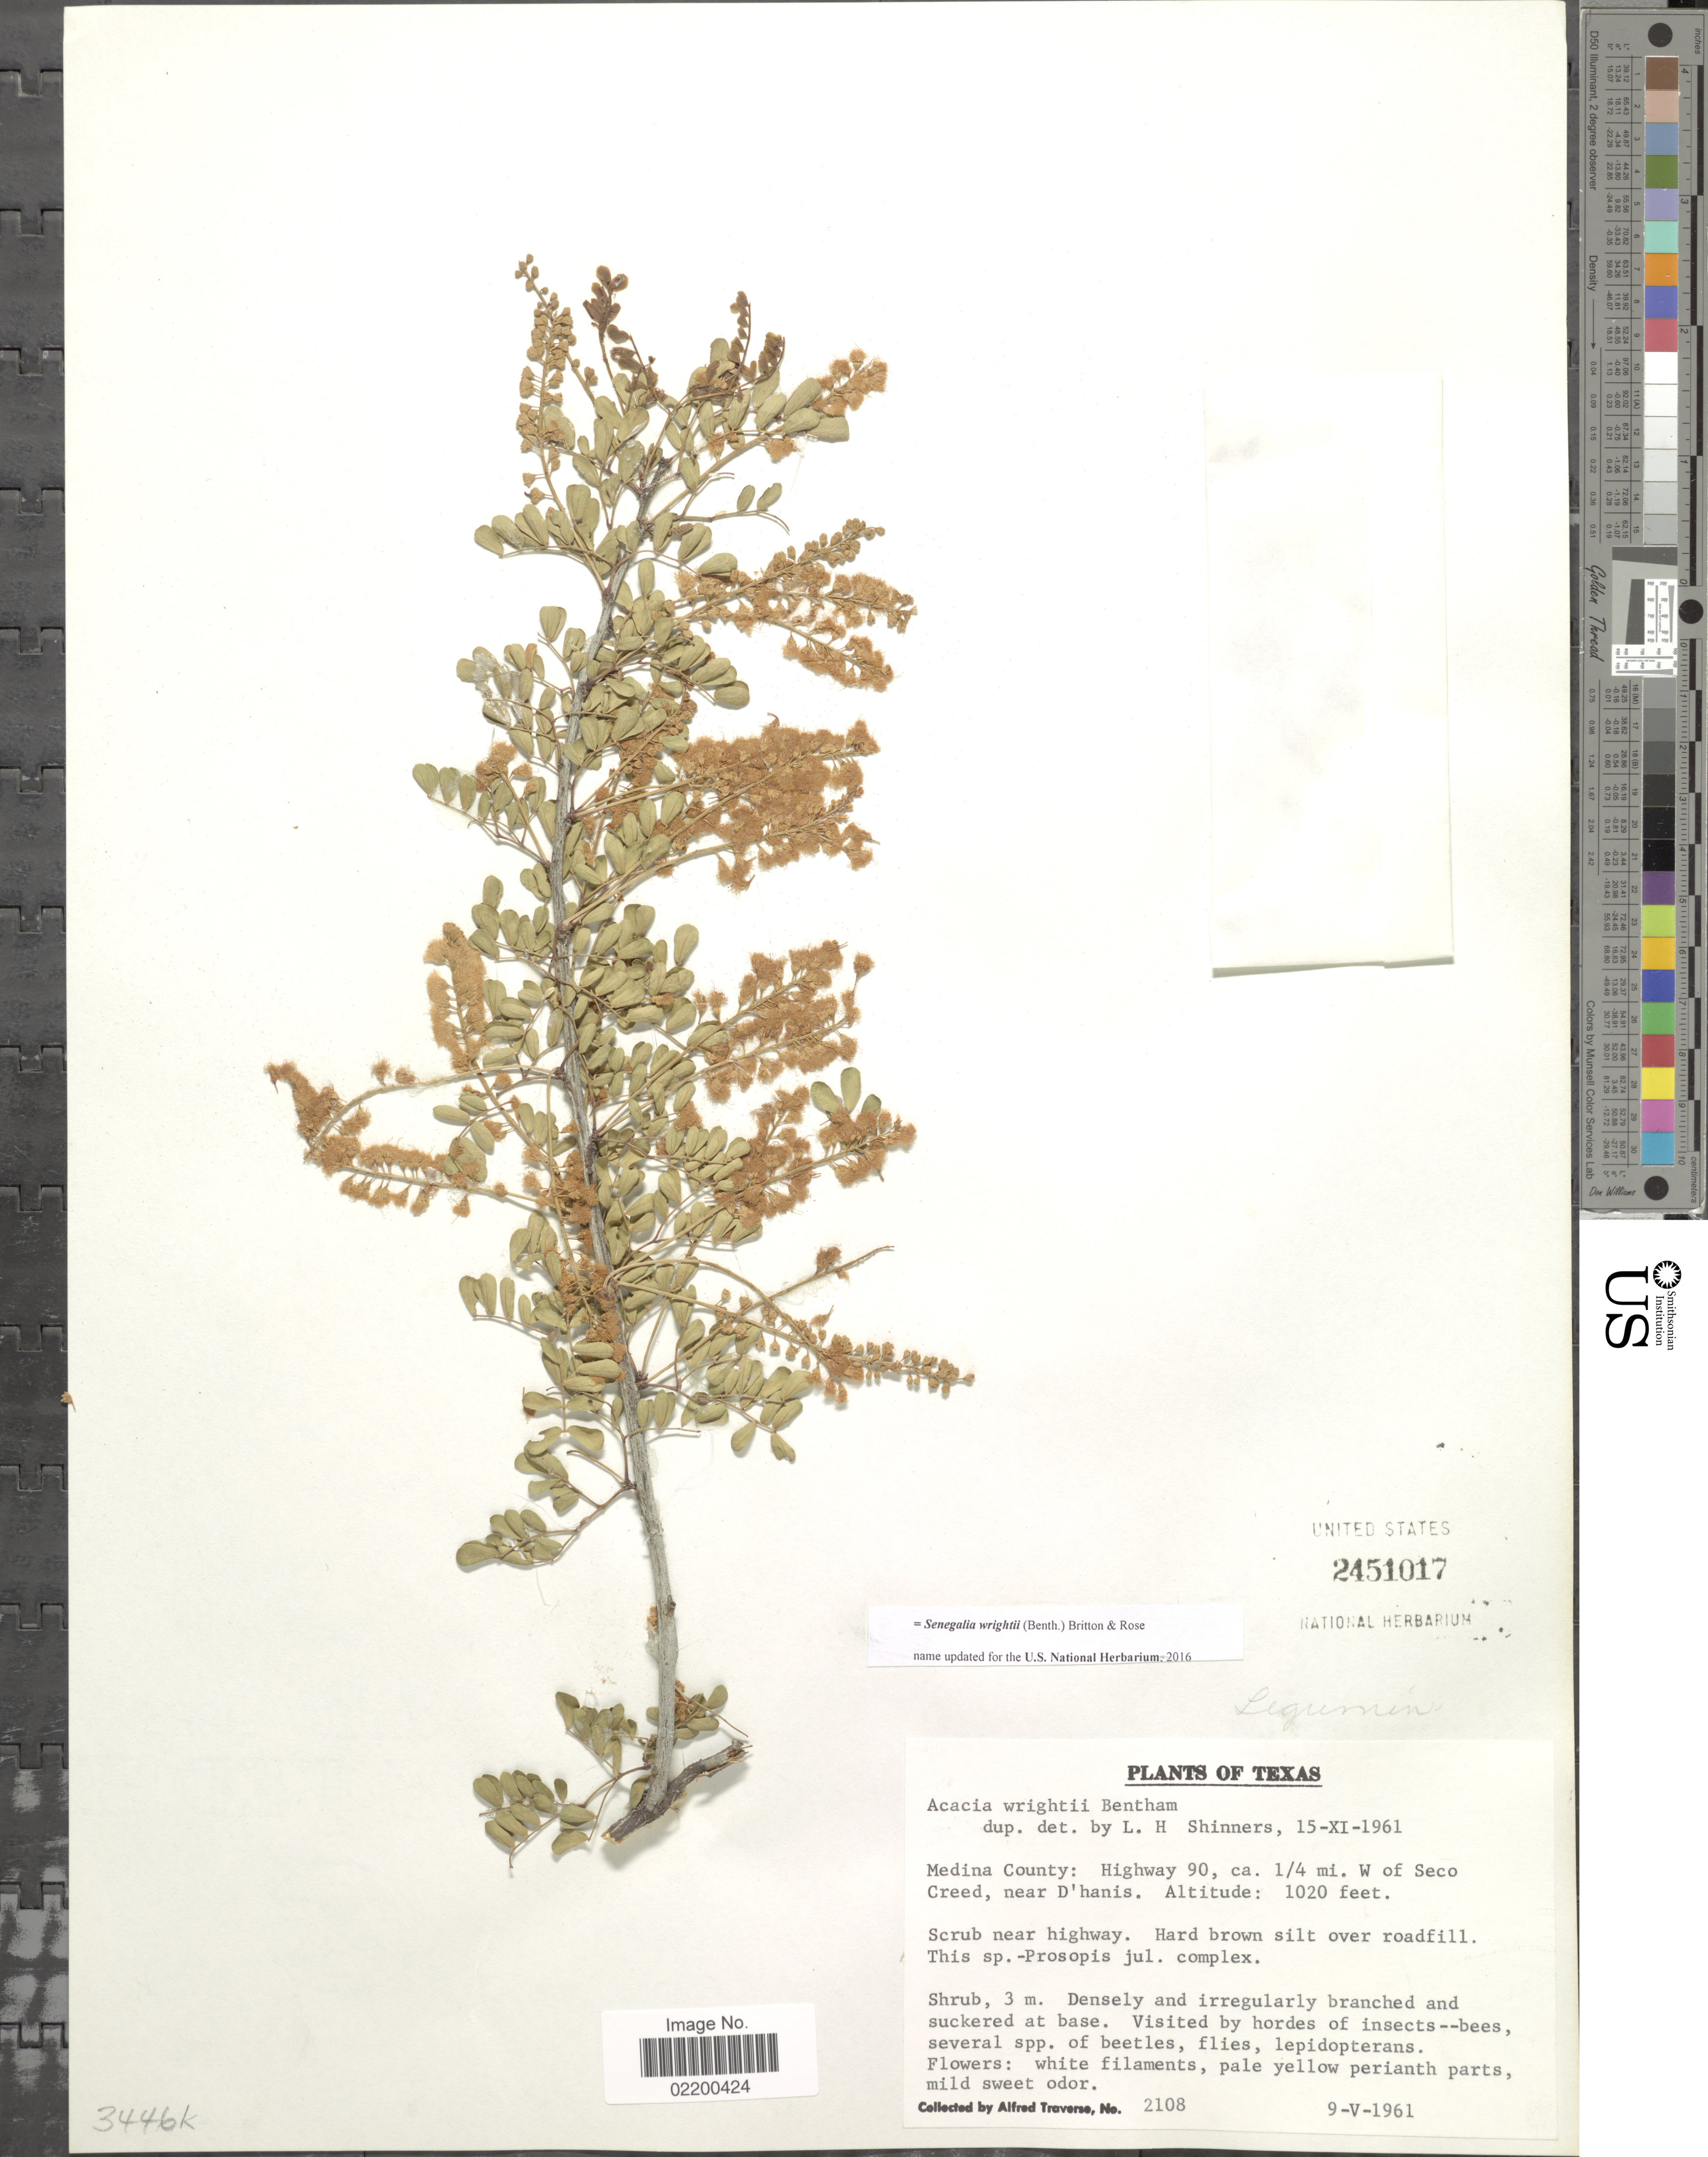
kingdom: Plantae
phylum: Tracheophyta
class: Magnoliopsida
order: Fabales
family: Fabaceae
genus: Senegalia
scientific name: Senegalia wrightii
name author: (Benth.) Britton & Rose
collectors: A. Traverse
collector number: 2108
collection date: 1961-05-09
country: United States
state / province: Texas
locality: Medina County: Highway 90, ¼ mi. W of Seco Creed, near D'Hanis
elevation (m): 311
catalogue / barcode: US 2451017